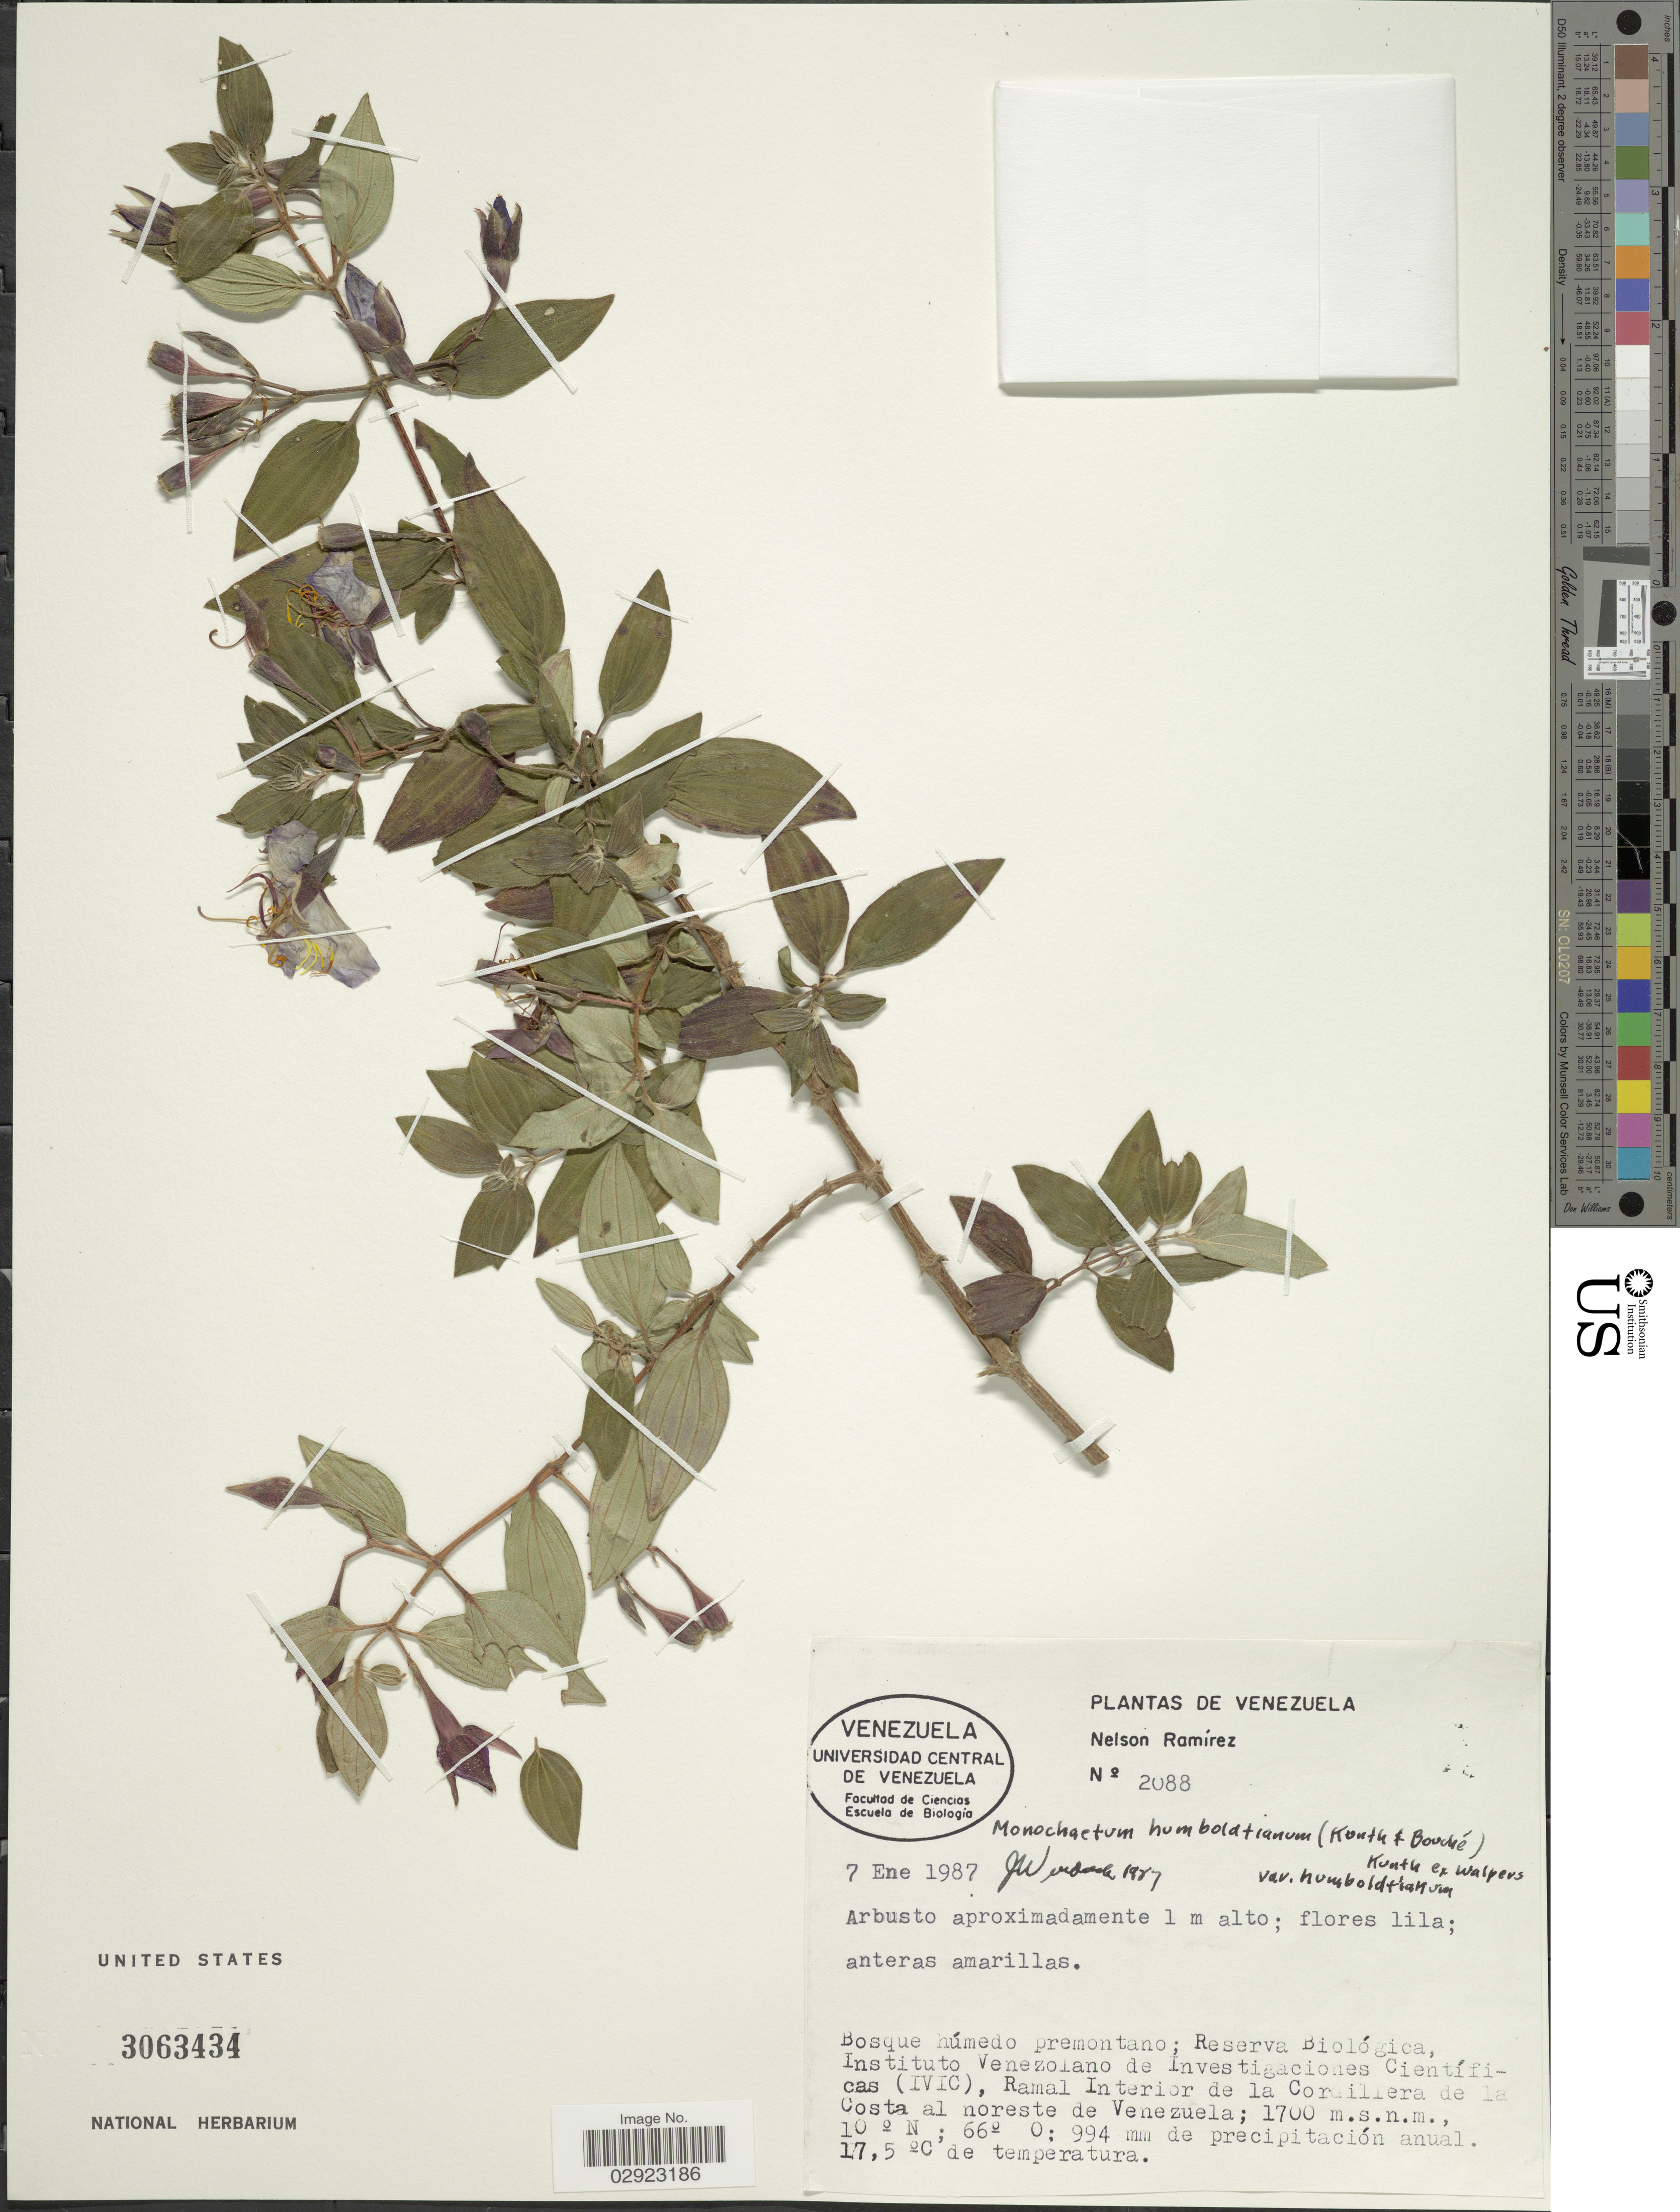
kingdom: Plantae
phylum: Tracheophyta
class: Magnoliopsida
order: Myrtales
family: Melastomataceae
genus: Monochaetum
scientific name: Monochaetum humboldtianum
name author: Kunth ex Walp.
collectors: N. Ramírez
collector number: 2088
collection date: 1987-01-07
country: Venezuela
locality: Reserva Biológica, Instituto Venezolano de Investigaciones Científicas (IVIC), Ramal Interior de la Cordillera de la Costa al noreste de Venezuela.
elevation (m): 1700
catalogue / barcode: US 3063434